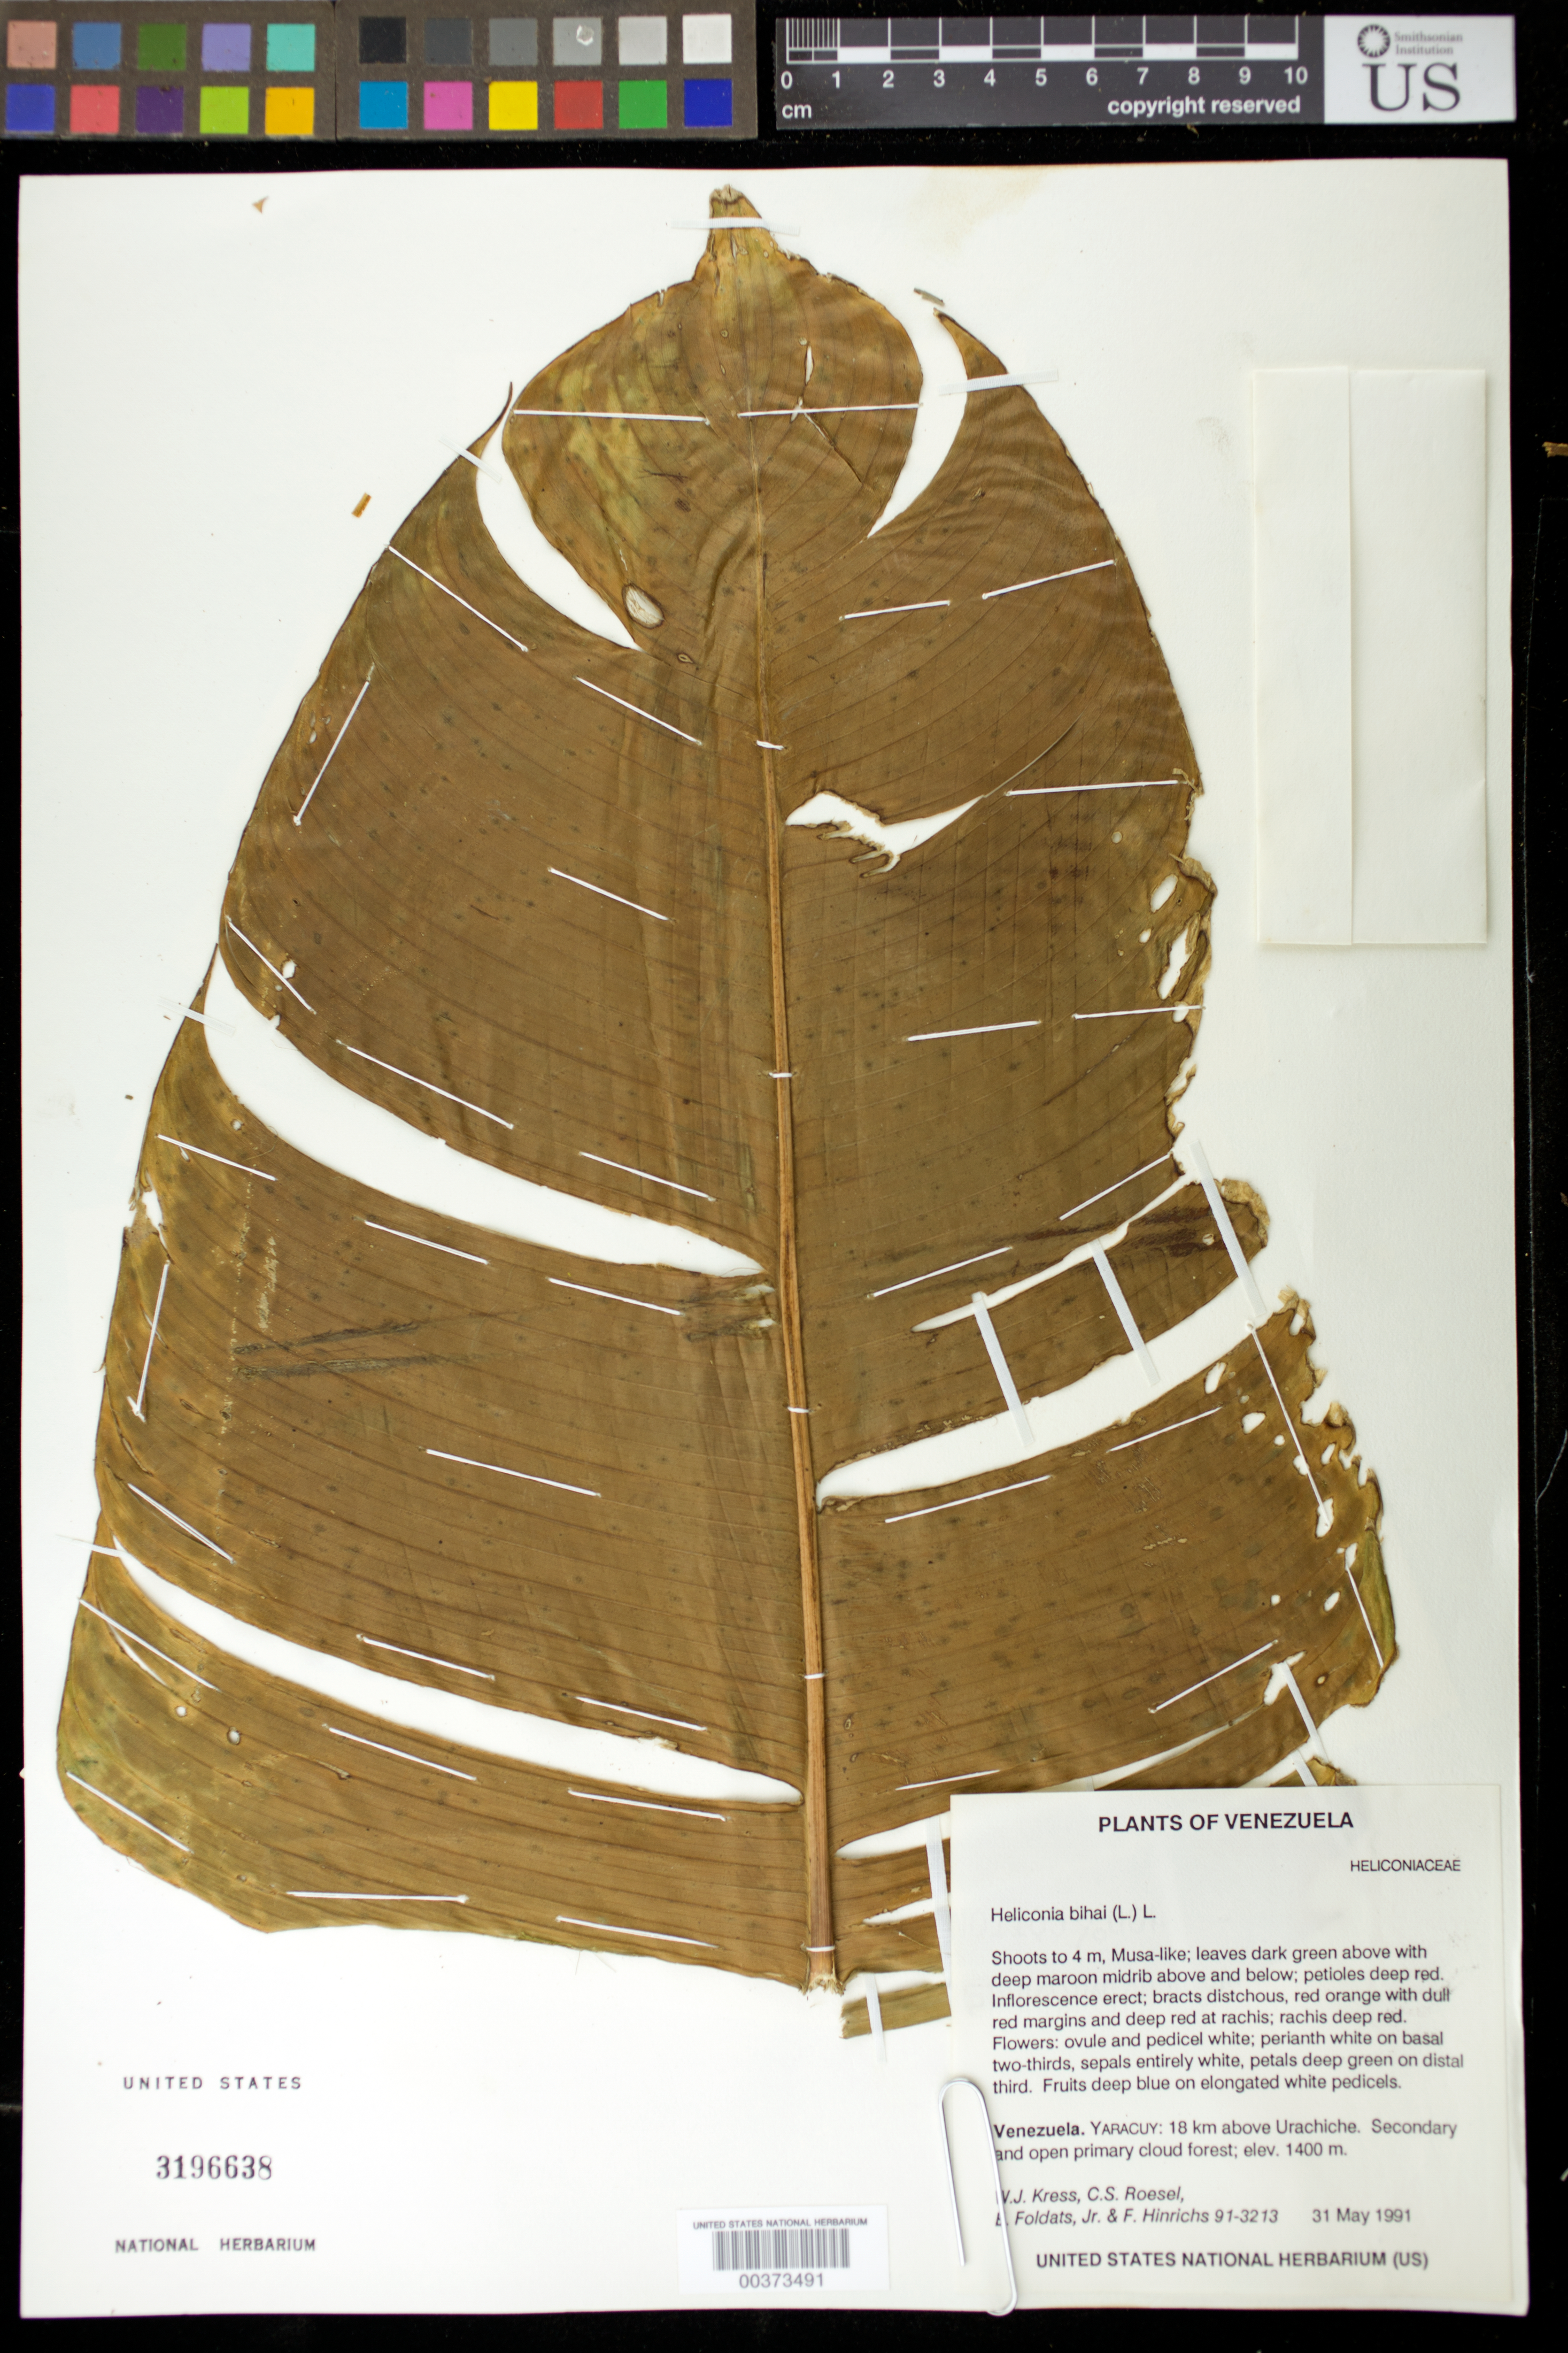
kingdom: Plantae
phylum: Tracheophyta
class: Liliopsida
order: Zingiberales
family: Heliconiaceae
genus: Heliconia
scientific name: Heliconia bihai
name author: (L.) L.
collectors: W. J. Kress, C. S. Roesel, E. Foldats & F. Hinrichs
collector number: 91-3213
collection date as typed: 31 May 1991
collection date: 1991-05-31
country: Venezuela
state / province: Yaracuy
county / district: Urachiche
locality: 18 km above Urachiche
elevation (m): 1400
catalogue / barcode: US 3196638